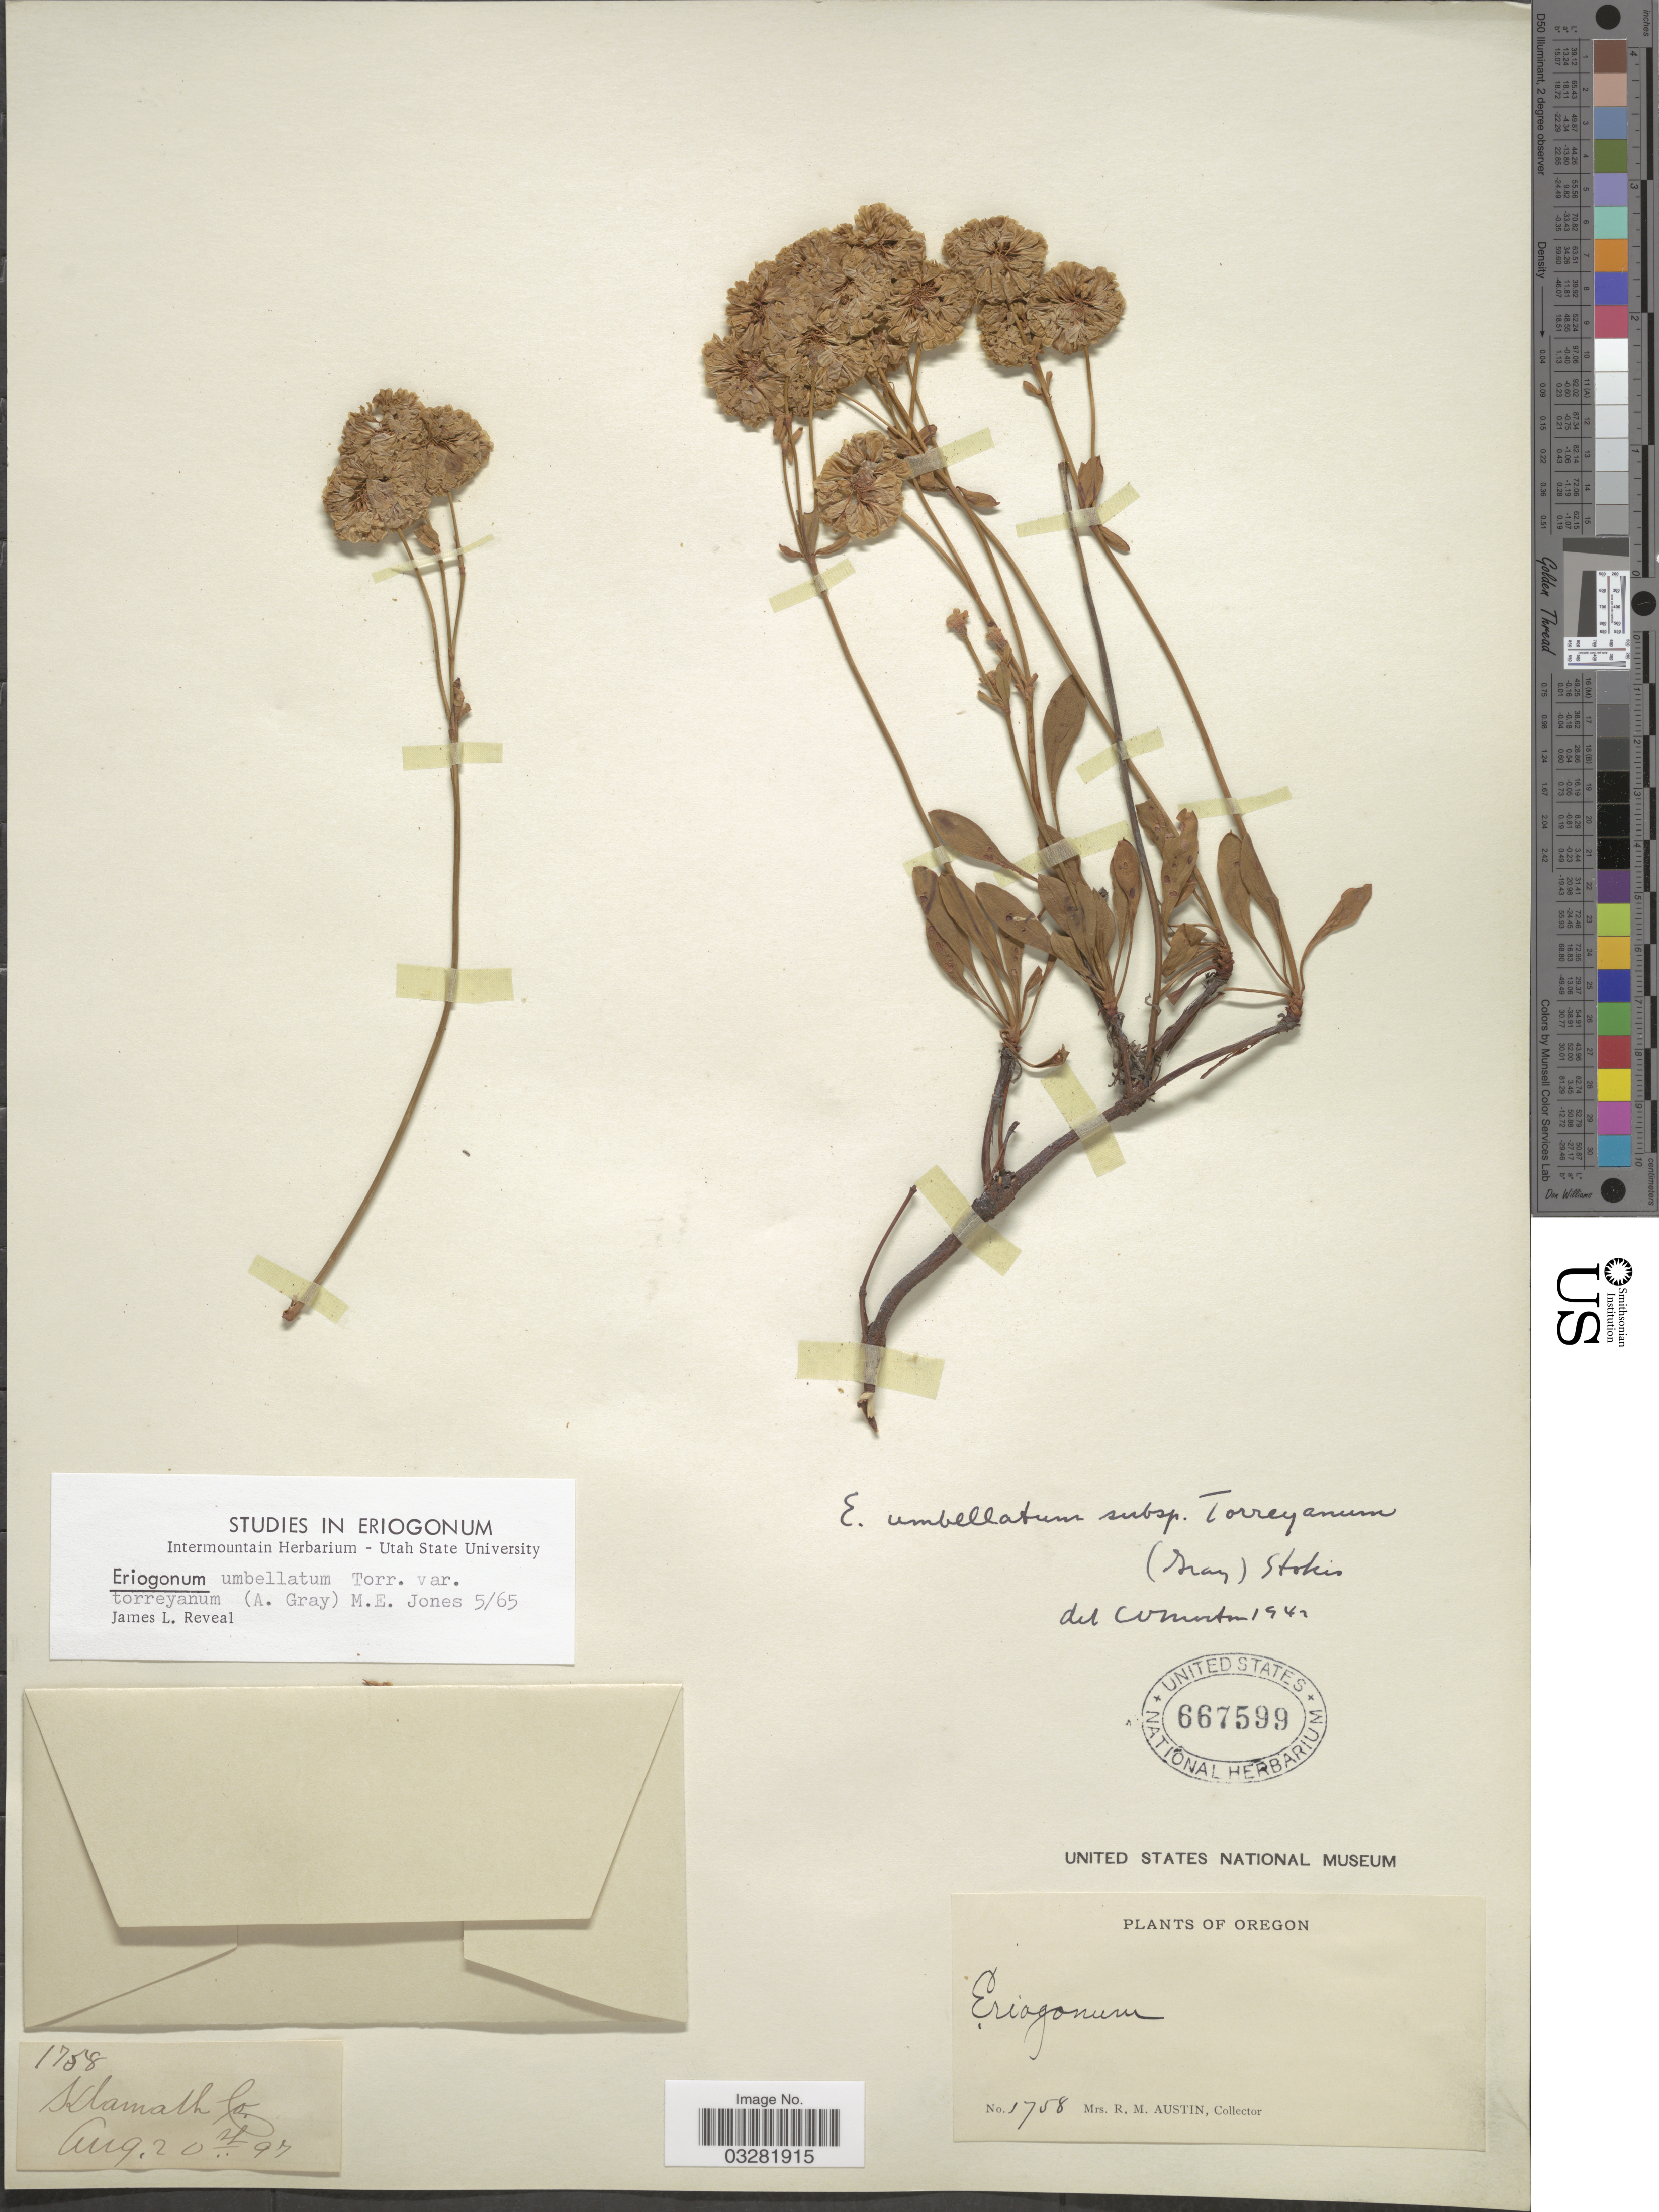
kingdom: Plantae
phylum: Tracheophyta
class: Magnoliopsida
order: Caryophyllales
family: Polygonaceae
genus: Eriogonum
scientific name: Eriogonum umbellatum var. torreyanum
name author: (A. Gray) M.E. Jones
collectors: R. Austin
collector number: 1758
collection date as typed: Transcribed d/m/y: 20/8/97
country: United States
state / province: Oregon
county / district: Klamath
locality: Klamath Co.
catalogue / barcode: US 667599